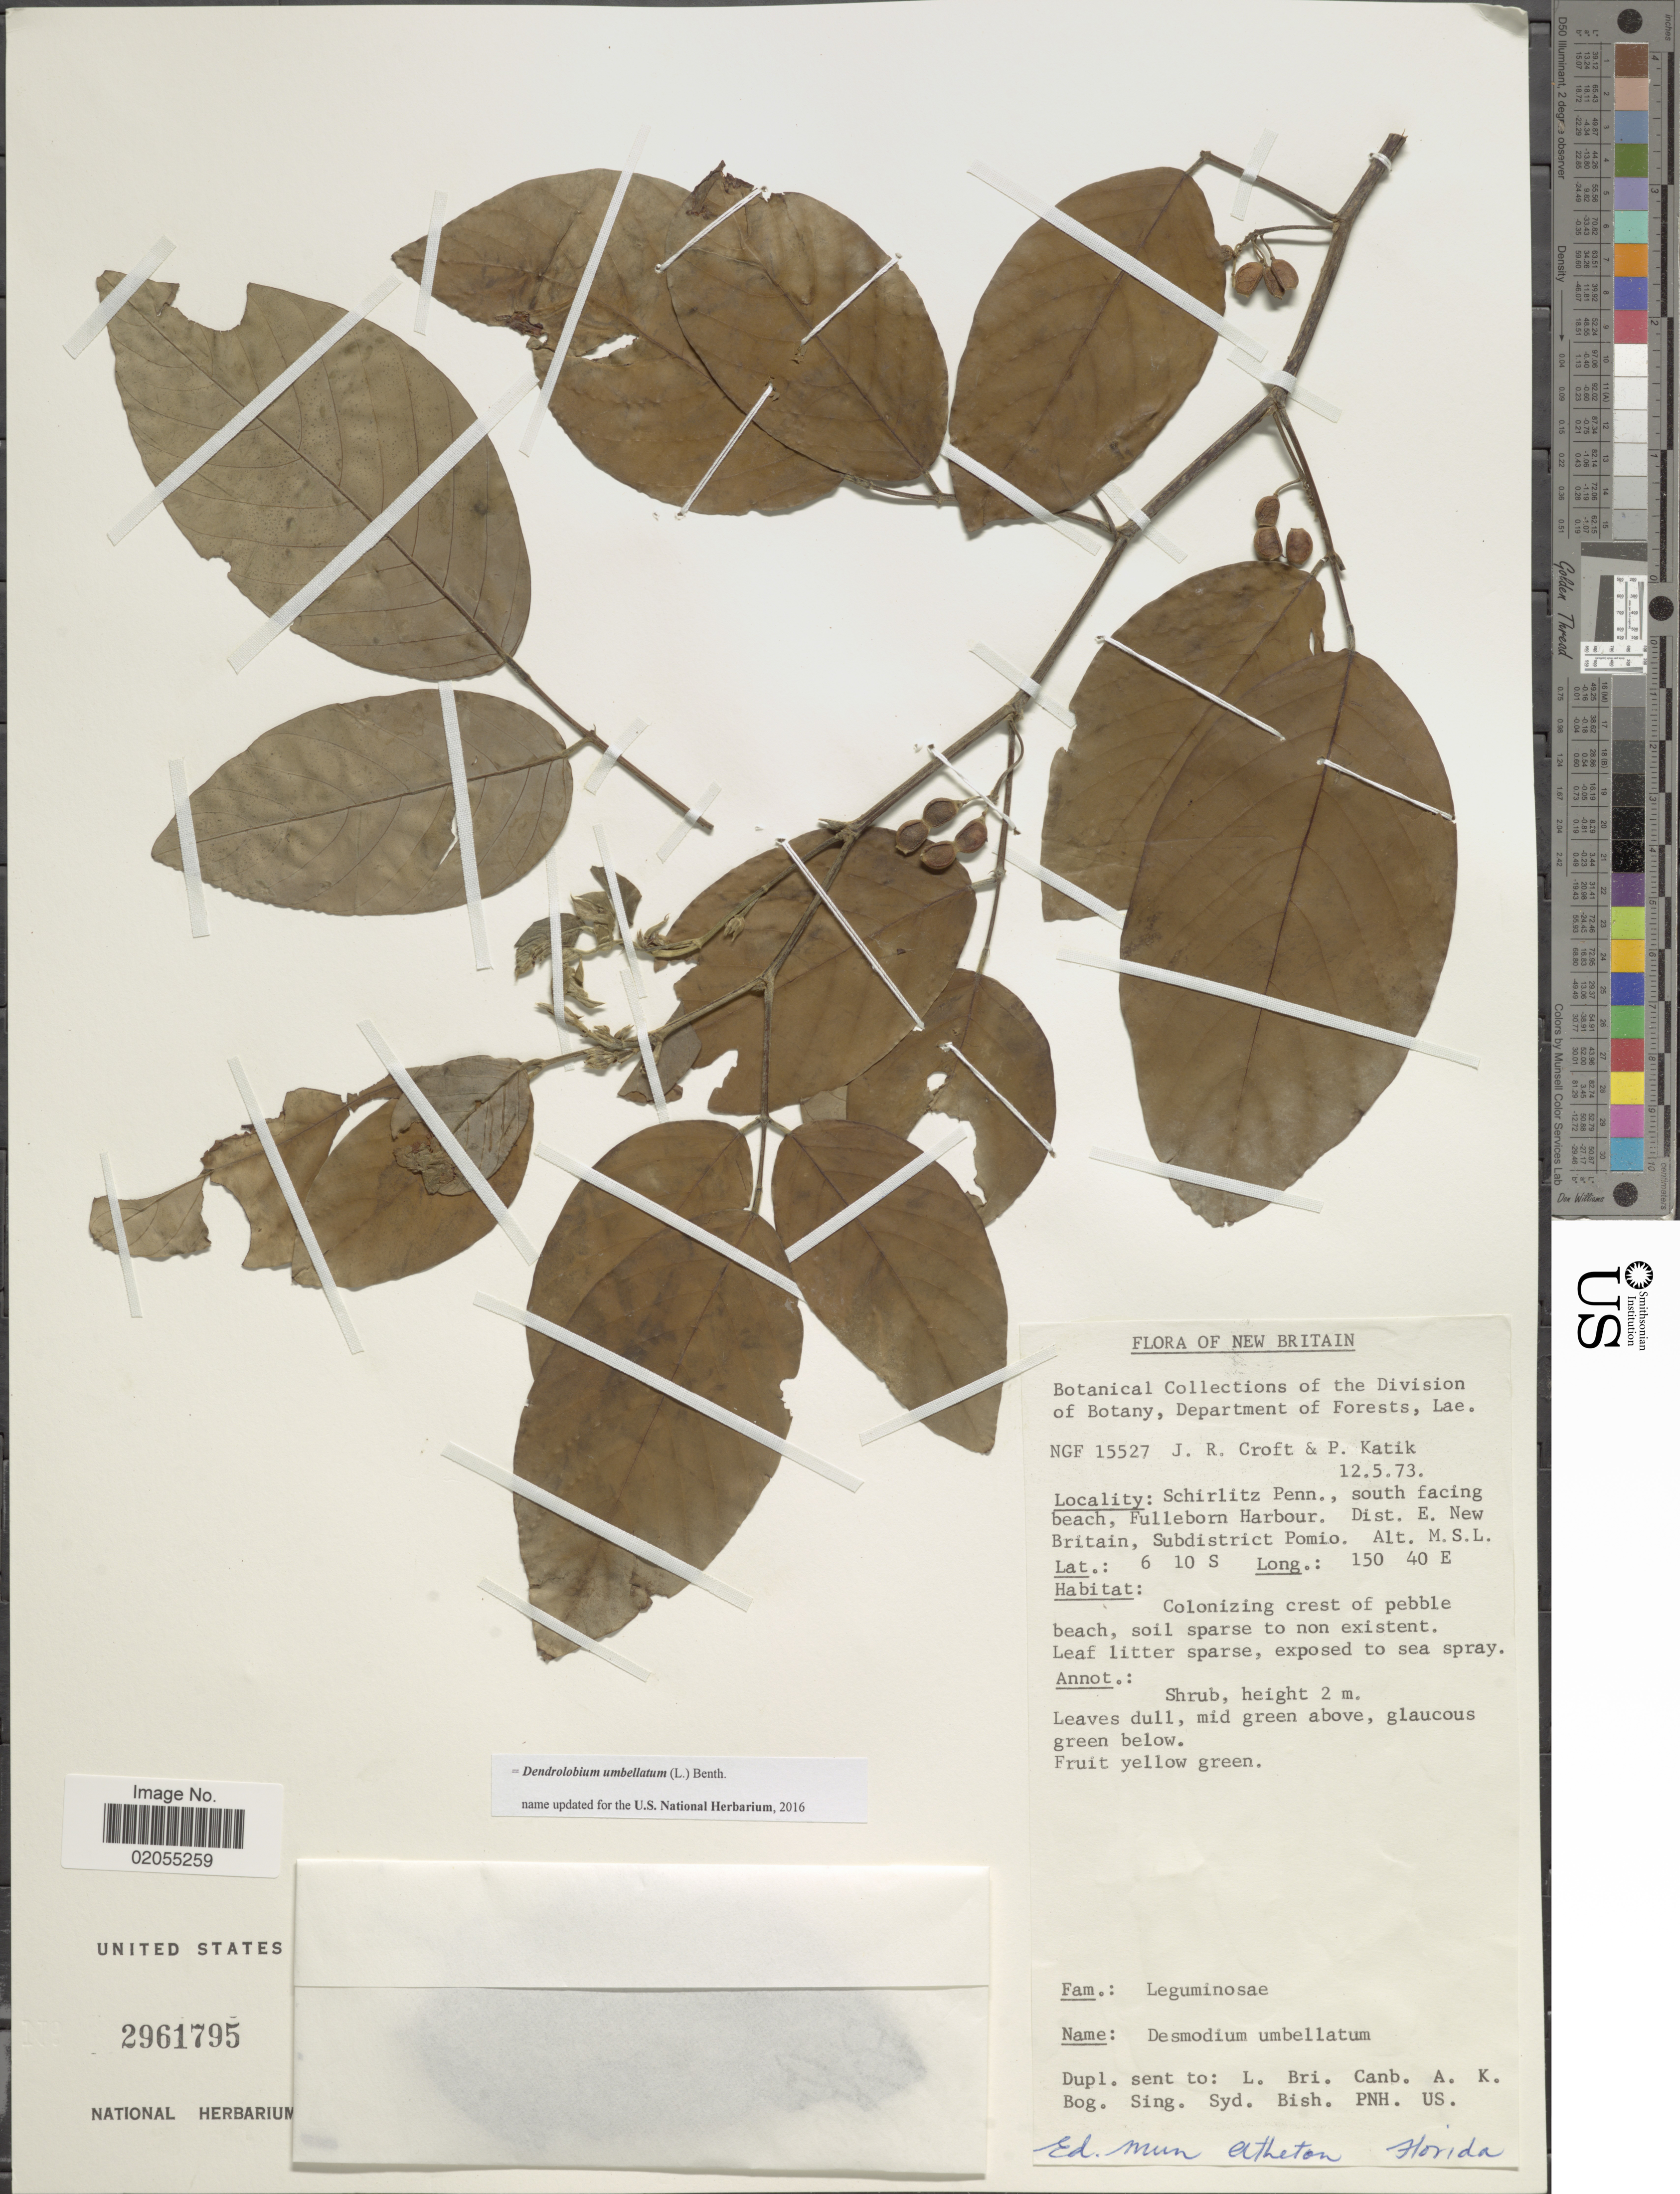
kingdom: Plantae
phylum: Tracheophyta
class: Magnoliopsida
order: Fabales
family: Fabaceae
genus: Dendrolobium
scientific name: Dendrolobium umbellatum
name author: (L.) Benth.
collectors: J. R. Croft & P. Katik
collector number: NGF 15527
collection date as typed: Transcribed d/m/y: 12/5/73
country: Papua New Guinea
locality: Schirlitz Penn., south facing beach, Fulleborn Harbour, Dist. E. NEw Britain, Subdistrict Pomio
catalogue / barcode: US 2961795